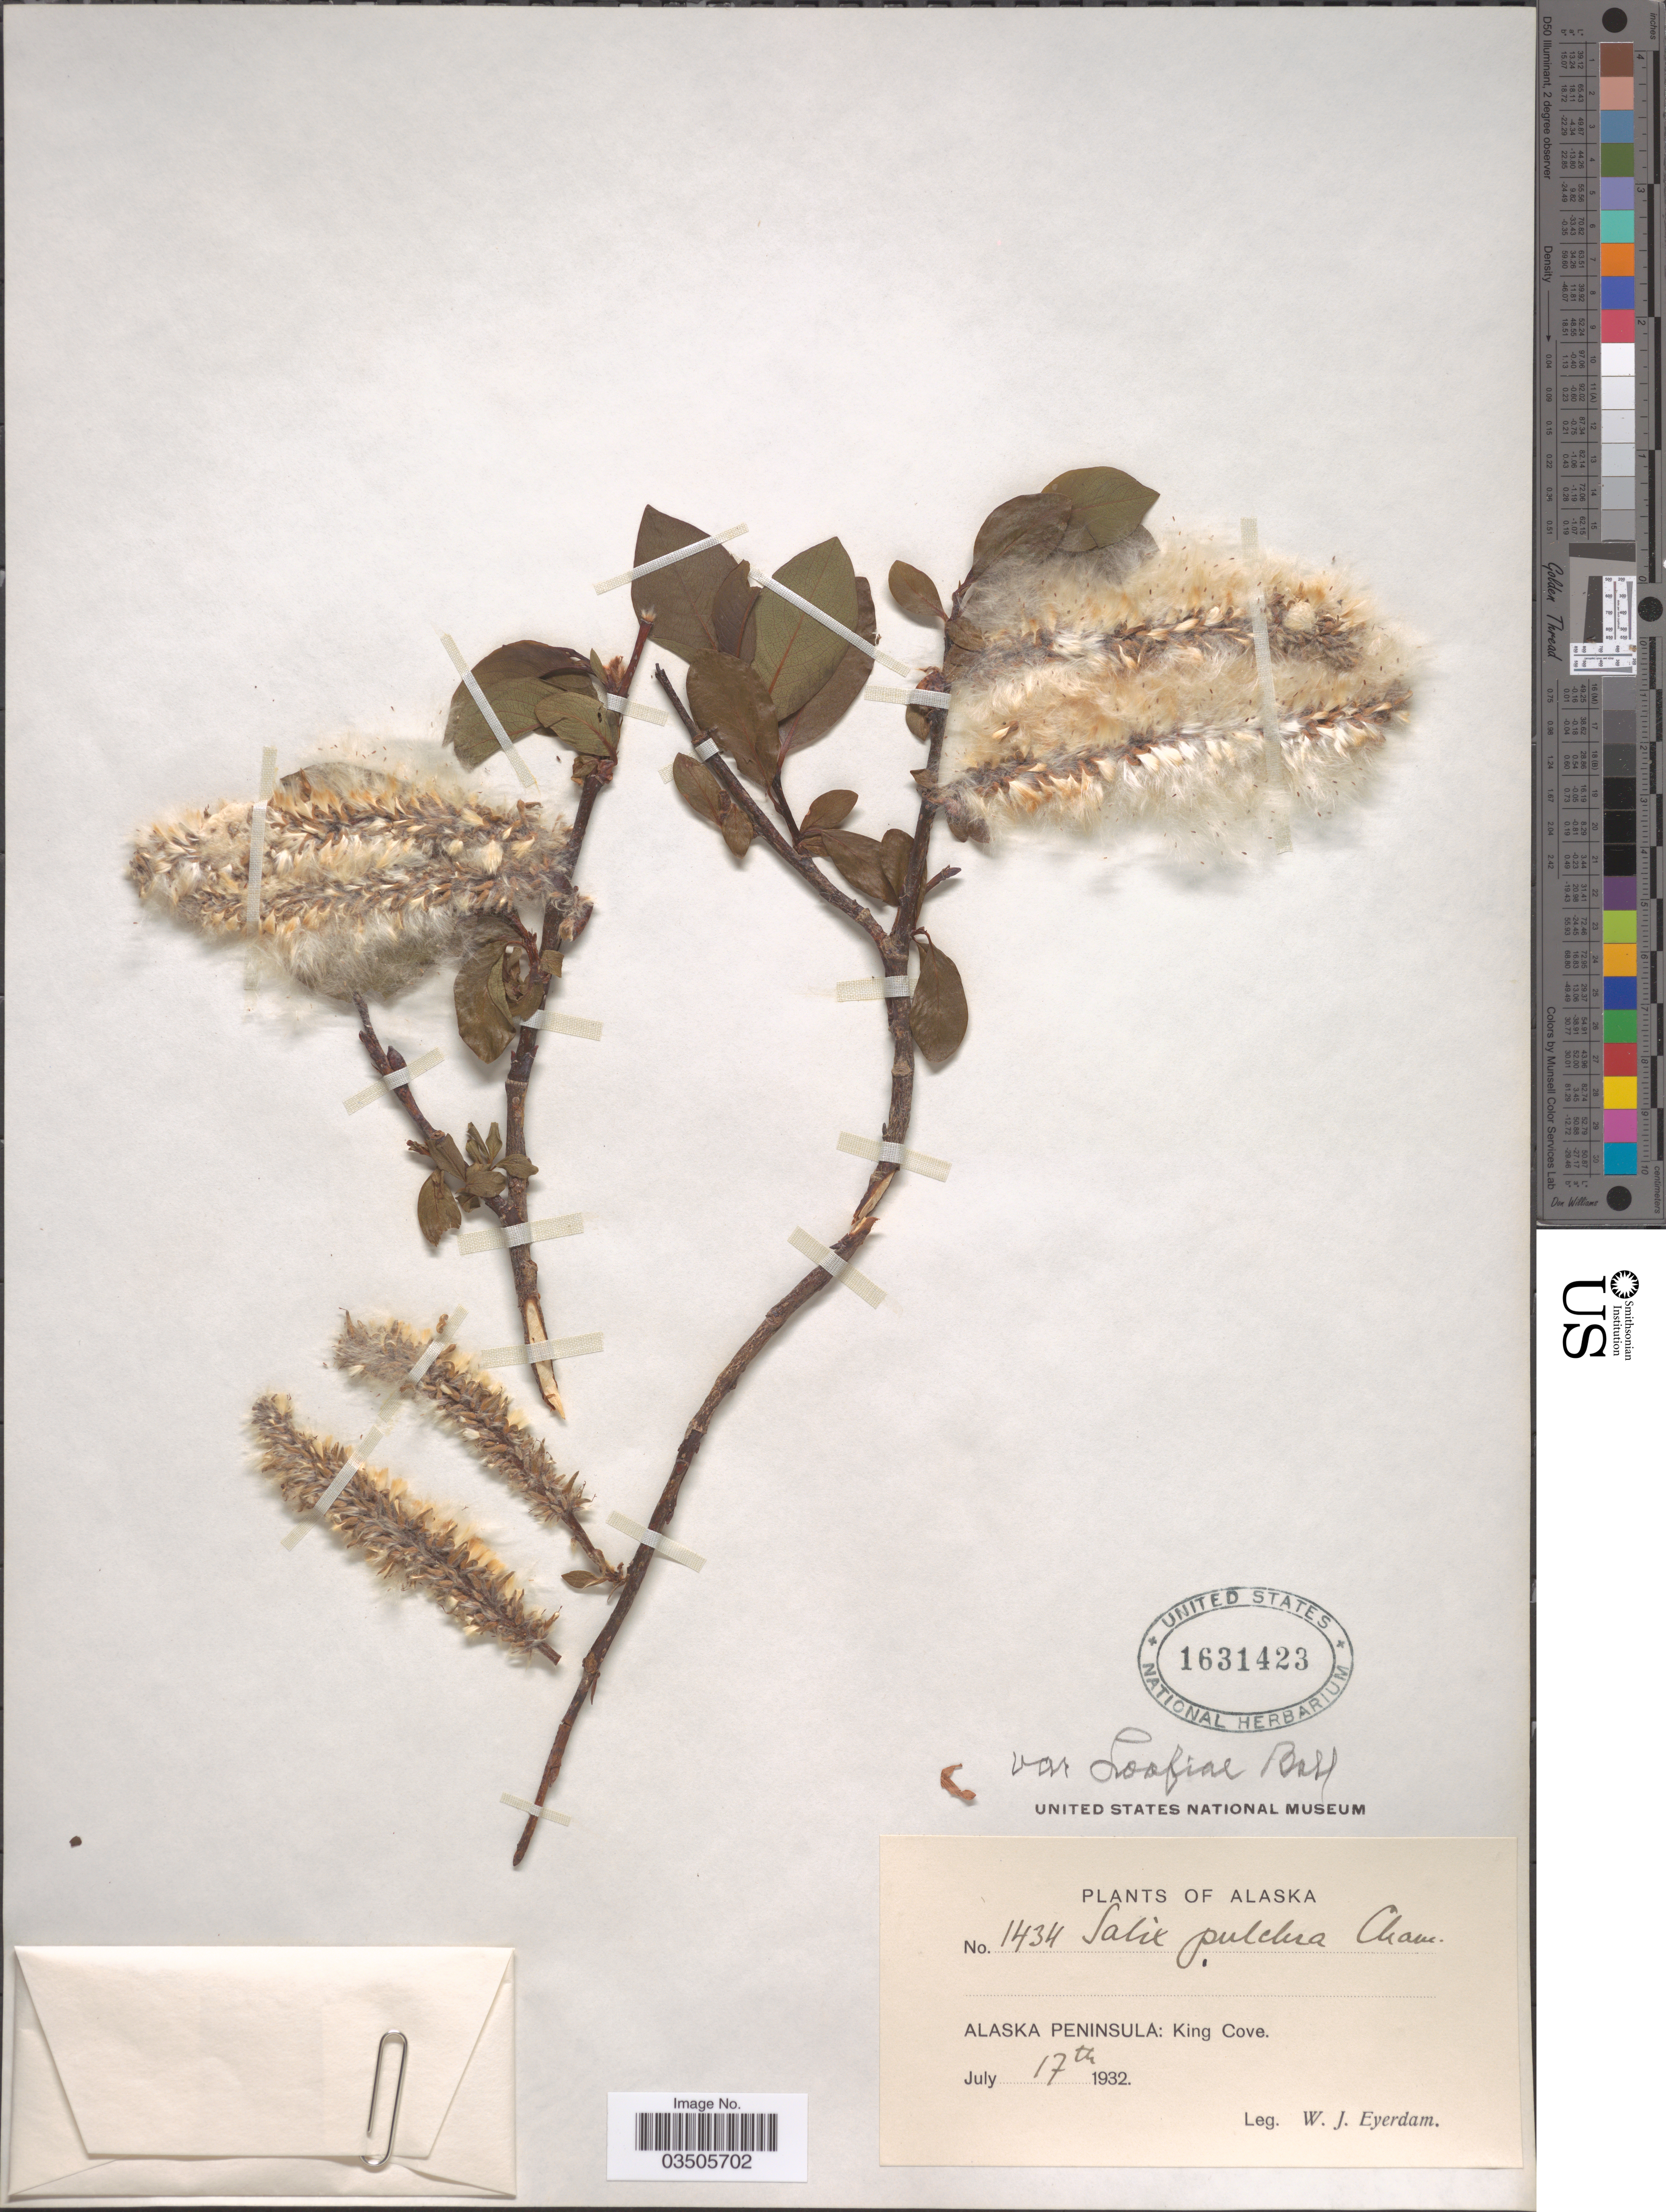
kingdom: Plantae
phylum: Tracheophyta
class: Magnoliopsida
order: Malpighiales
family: Salicaceae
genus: Salix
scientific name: Salix pulchra var. looffiae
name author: C.R. Ball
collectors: W. J. Eyerdam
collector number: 1434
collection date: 1932-07-17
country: United States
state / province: Alaska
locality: Alaska Peninsula: King Cove.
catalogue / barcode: US 1631423